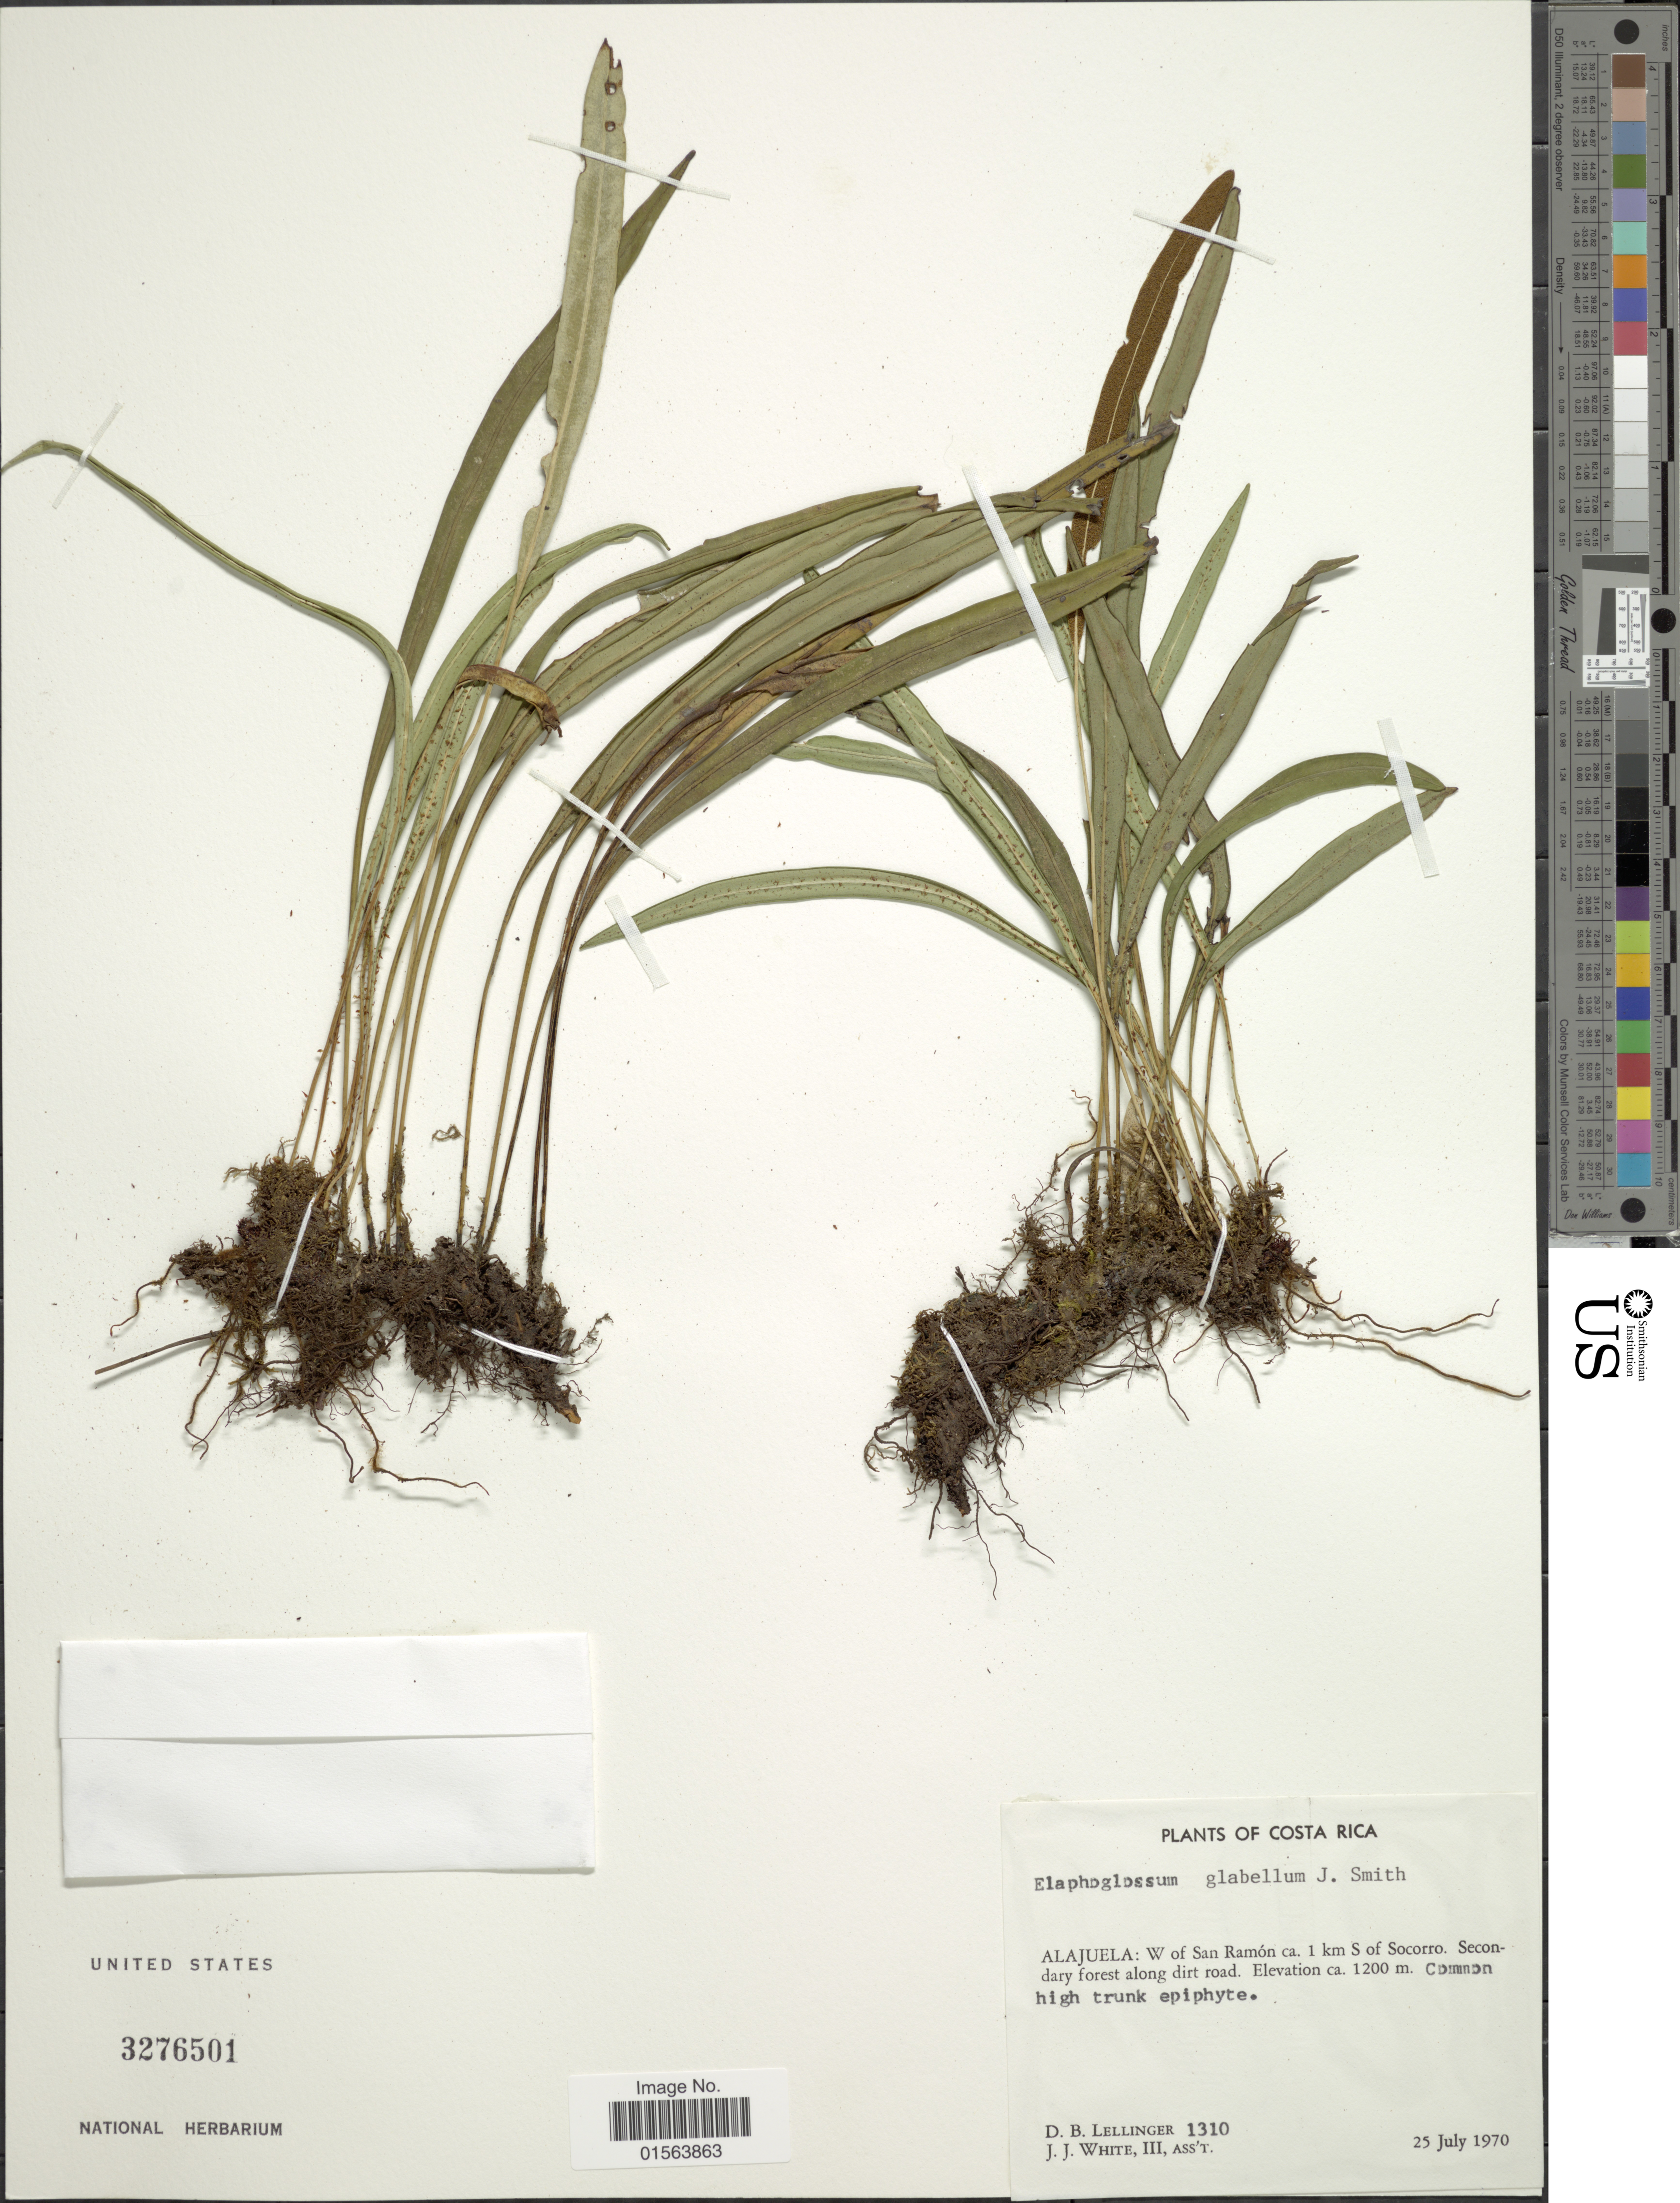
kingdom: Plantae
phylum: Tracheophyta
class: Polypodiopsida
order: Polypodiales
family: Dryopteridaceae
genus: Elaphoglossum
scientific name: Elaphoglossum glabellum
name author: J. Sm.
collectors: D. B. Lellinger & J. J. White III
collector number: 1310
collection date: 1970-07-25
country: Costa Rica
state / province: Alajuela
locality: Alajuela: W of San Ramon ca 1 km S of Socorro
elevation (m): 1200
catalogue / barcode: US 3276501